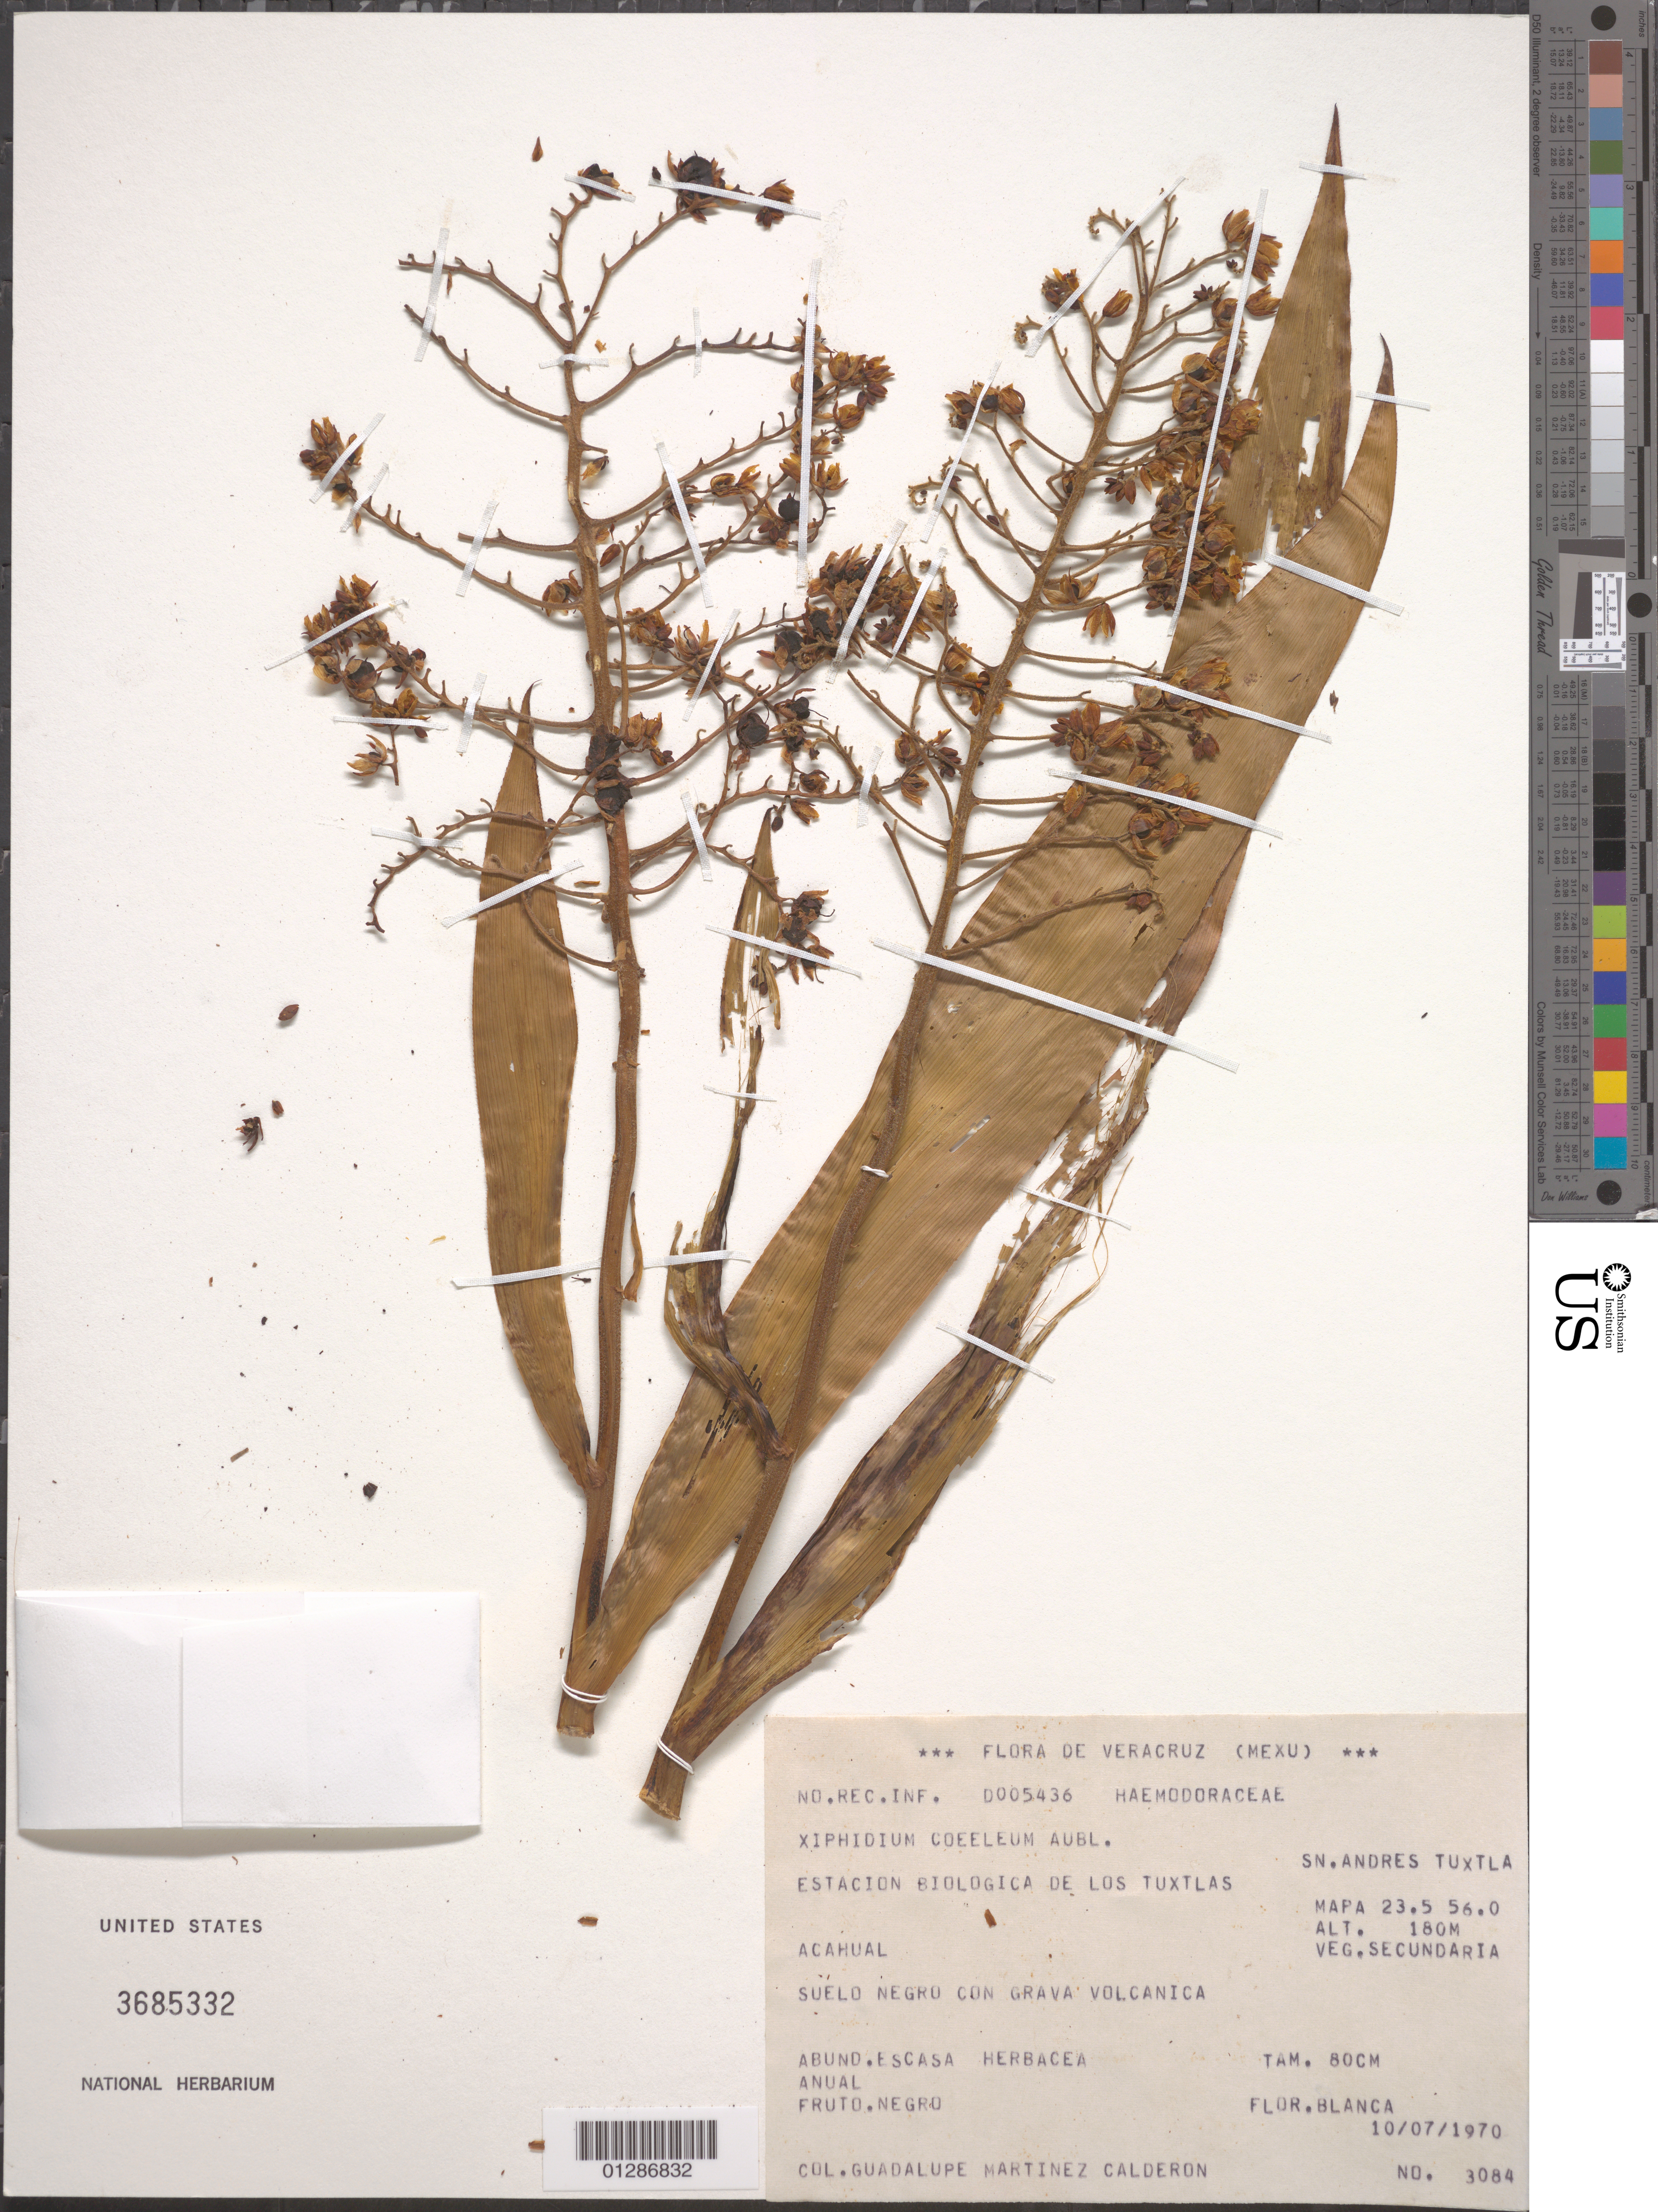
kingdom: Plantae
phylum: Tracheophyta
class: Liliopsida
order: Commelinales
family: Haemodoraceae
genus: Xiphidium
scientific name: Xiphidium caeruleum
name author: Aubl.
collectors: G. M. Calderon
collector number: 3084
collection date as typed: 10 Jul 1970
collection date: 1970-07-10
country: México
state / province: Veracruz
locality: Sn. Andres Tuxtla. Estacion Biologica de los Tuxtlas.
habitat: Herb.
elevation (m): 180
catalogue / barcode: US 3685332